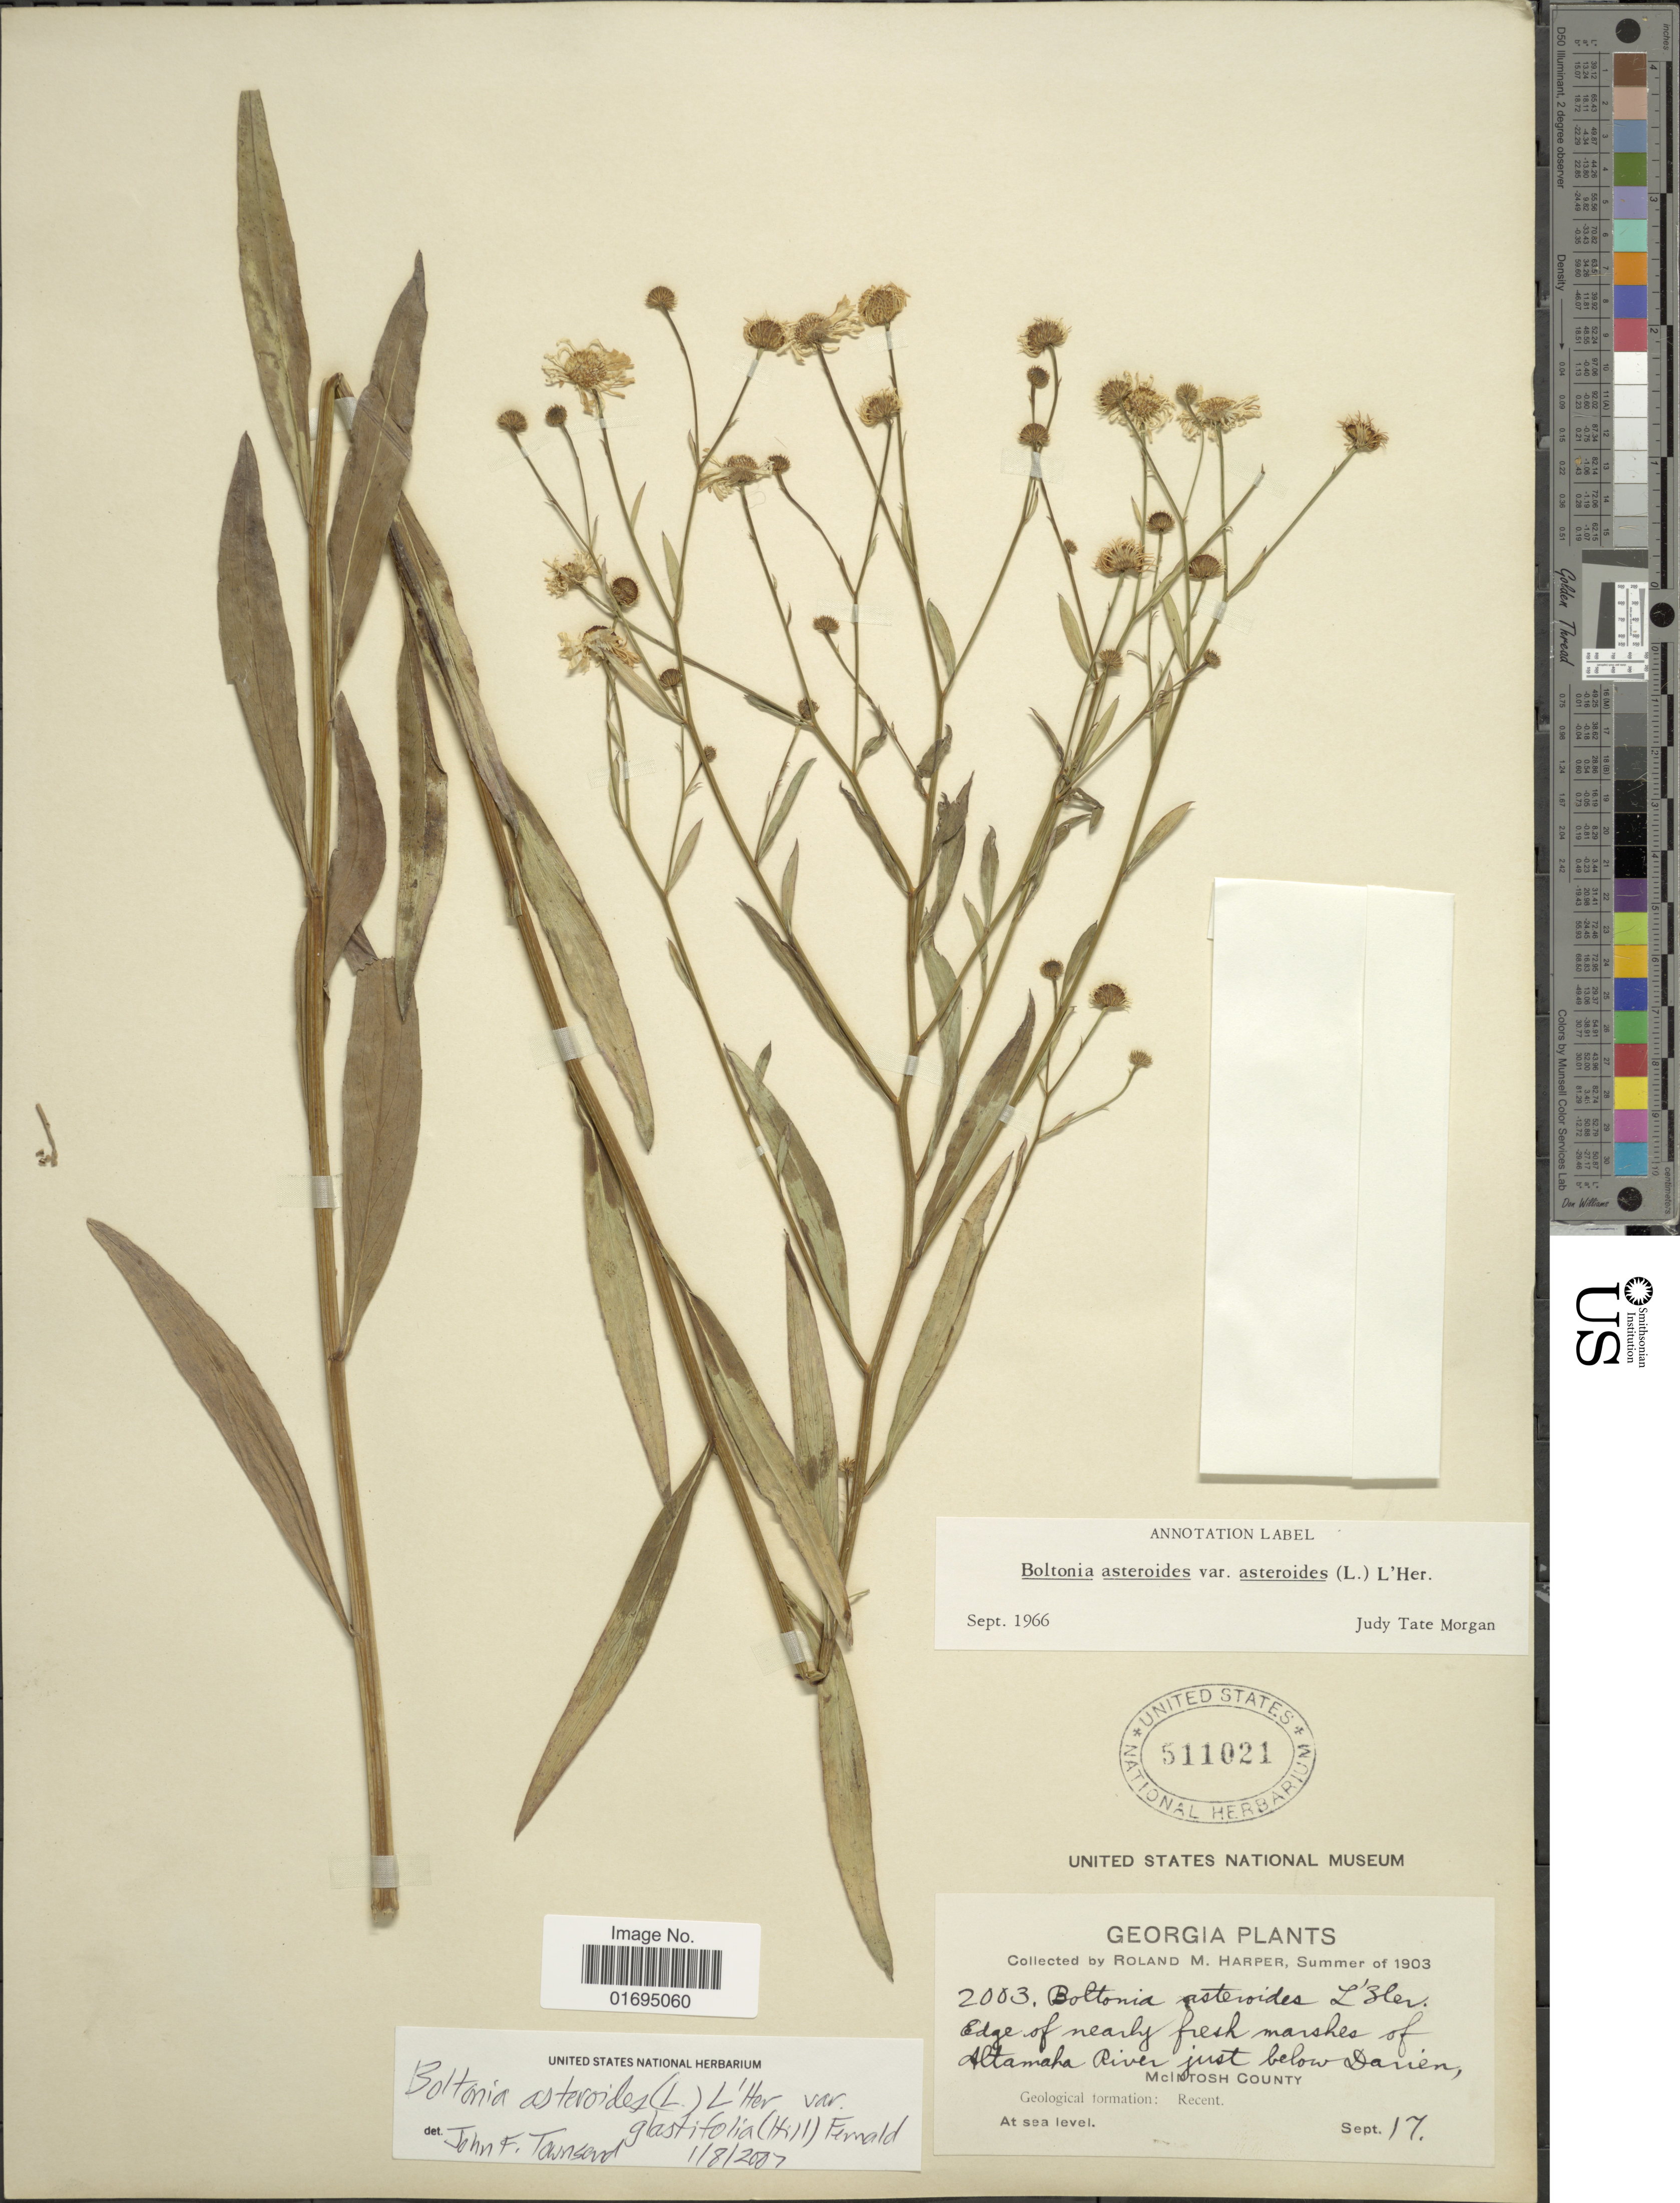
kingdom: Plantae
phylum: Tracheophyta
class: Magnoliopsida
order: Asterales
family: Asteraceae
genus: Boltonia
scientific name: Boltonia asteroides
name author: (L.) L'Hér.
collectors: R. M. Harper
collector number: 2003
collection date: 1903-09-17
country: United States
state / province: Georgia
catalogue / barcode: US 511021